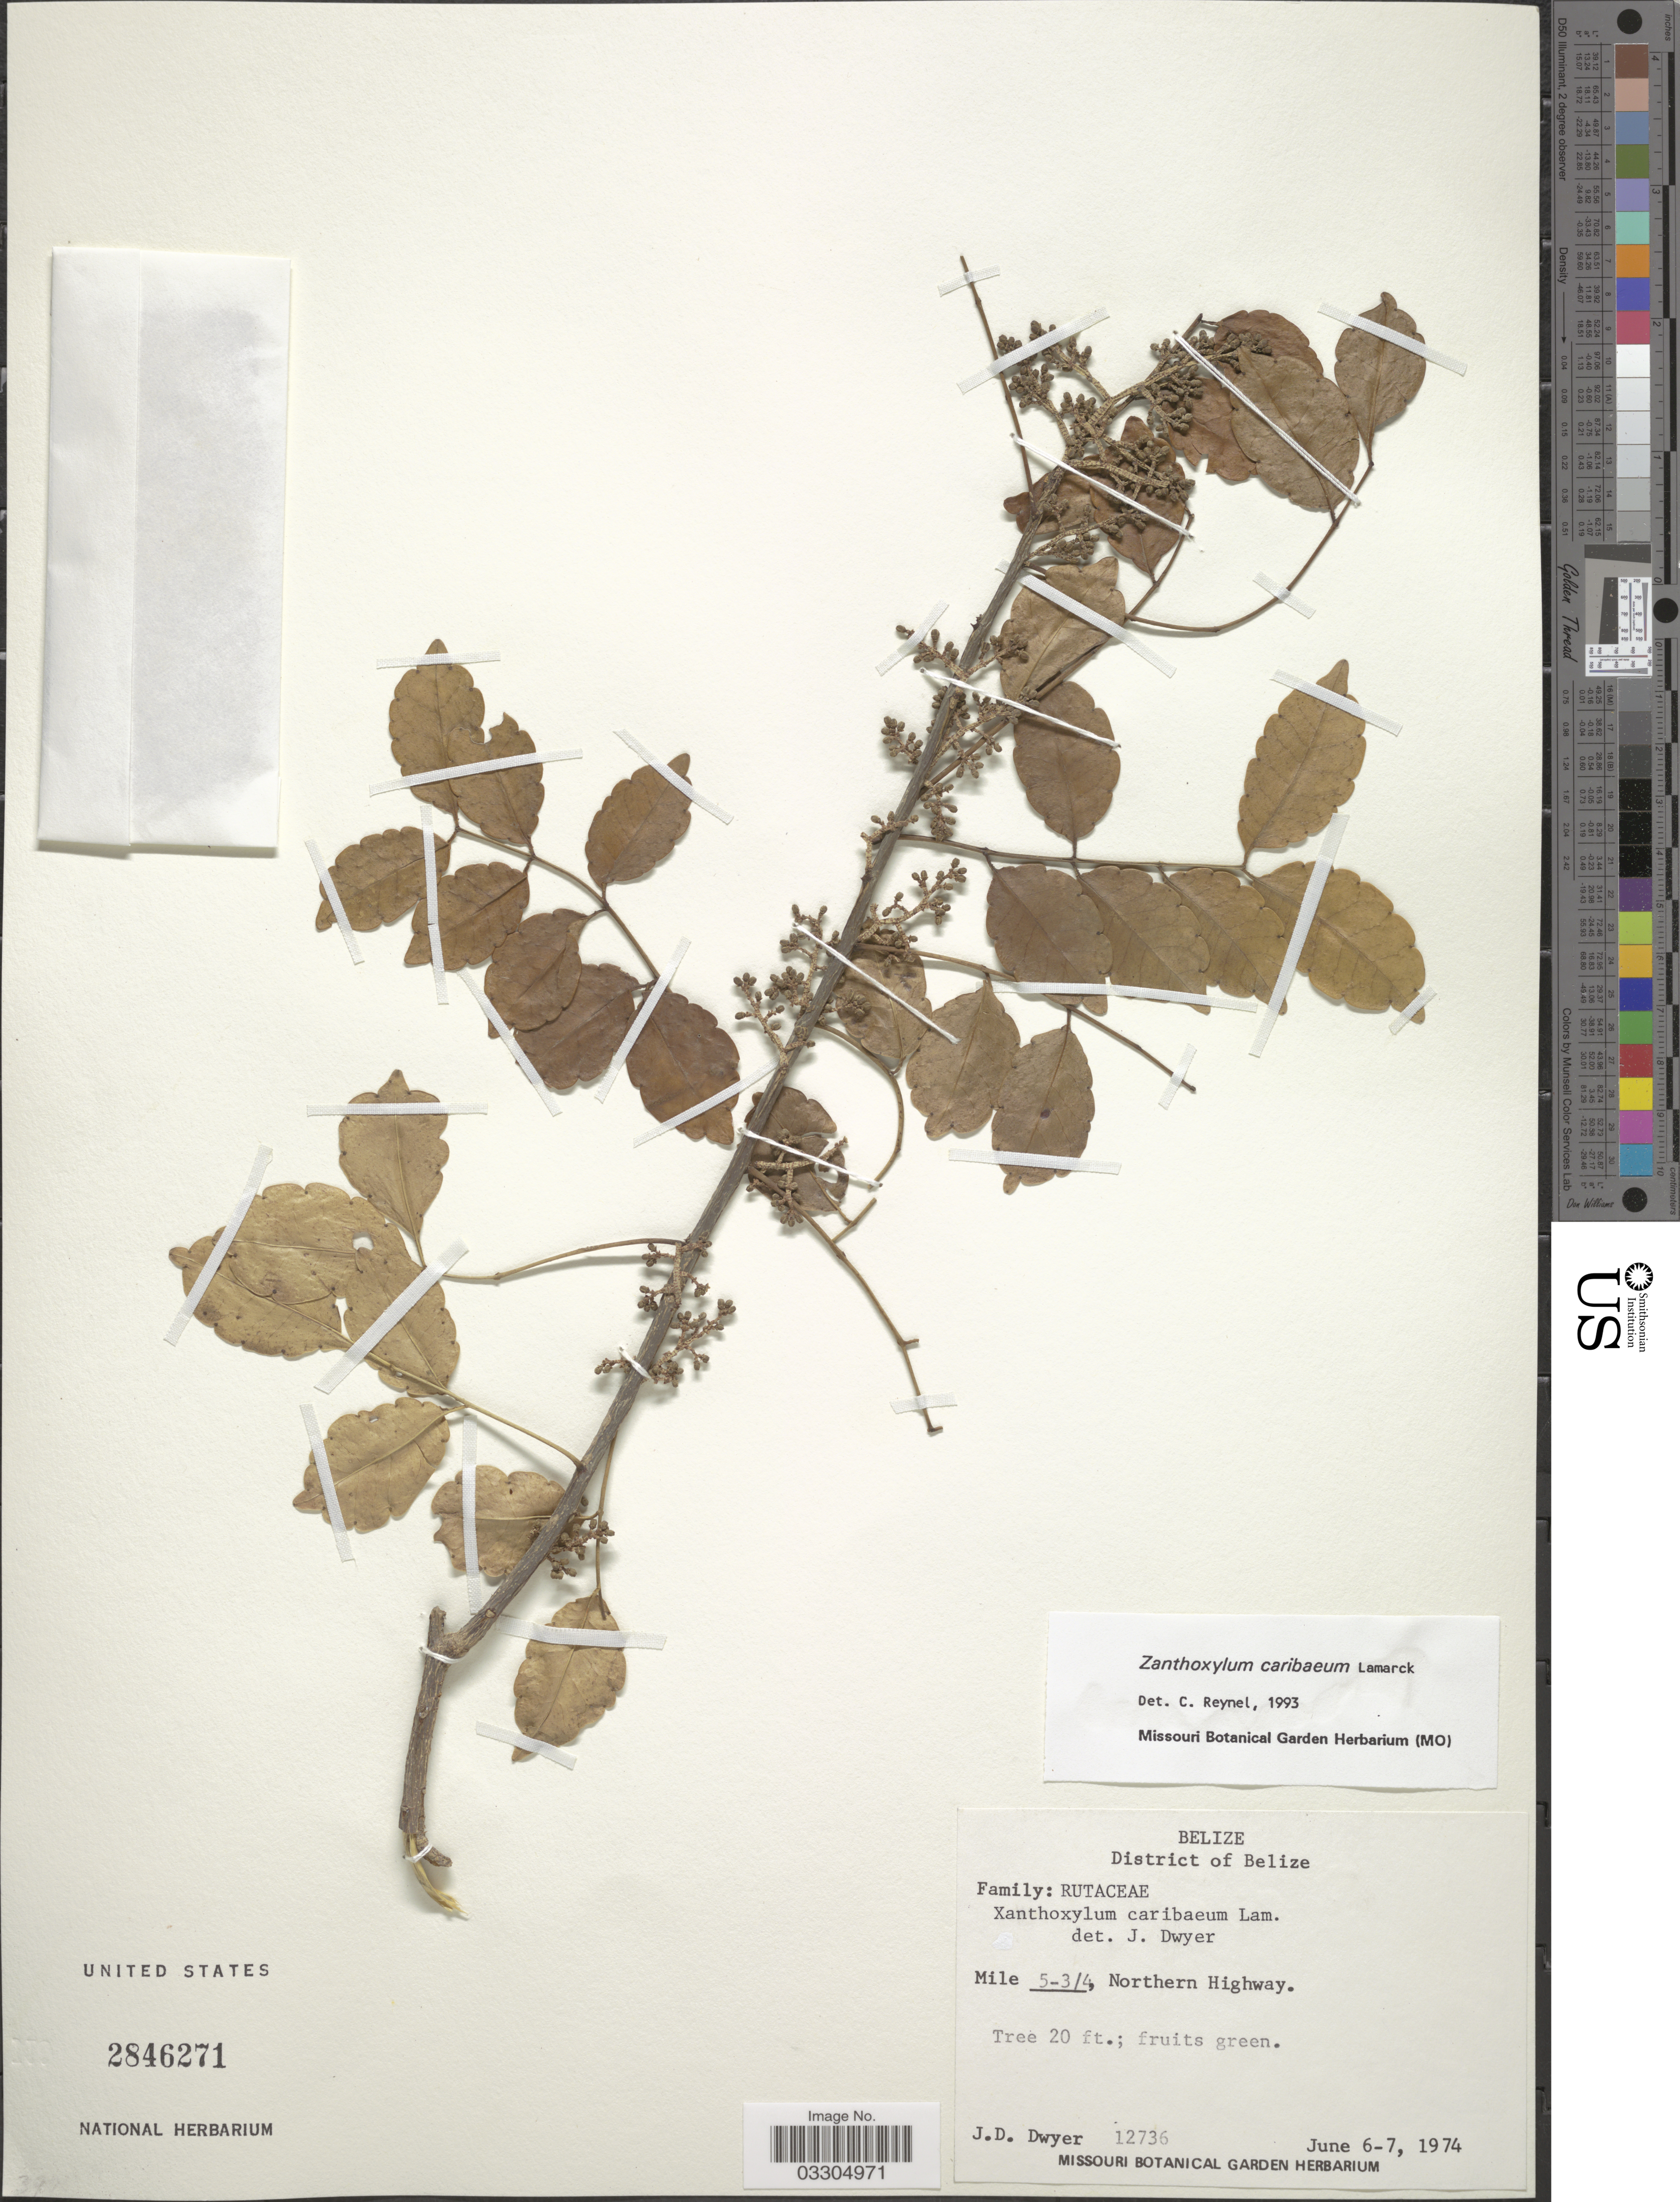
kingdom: Plantae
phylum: Tracheophyta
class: Magnoliopsida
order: Sapindales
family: Rutaceae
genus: Zanthoxylum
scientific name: Zanthoxylum caribaeum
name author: Lam.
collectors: J. D. Dwyer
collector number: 12736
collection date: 1974-06-06/1974-06-07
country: Belize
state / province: Belize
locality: District of Belize. Mile 5-3/4, Northern Highway.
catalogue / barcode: US 2846271